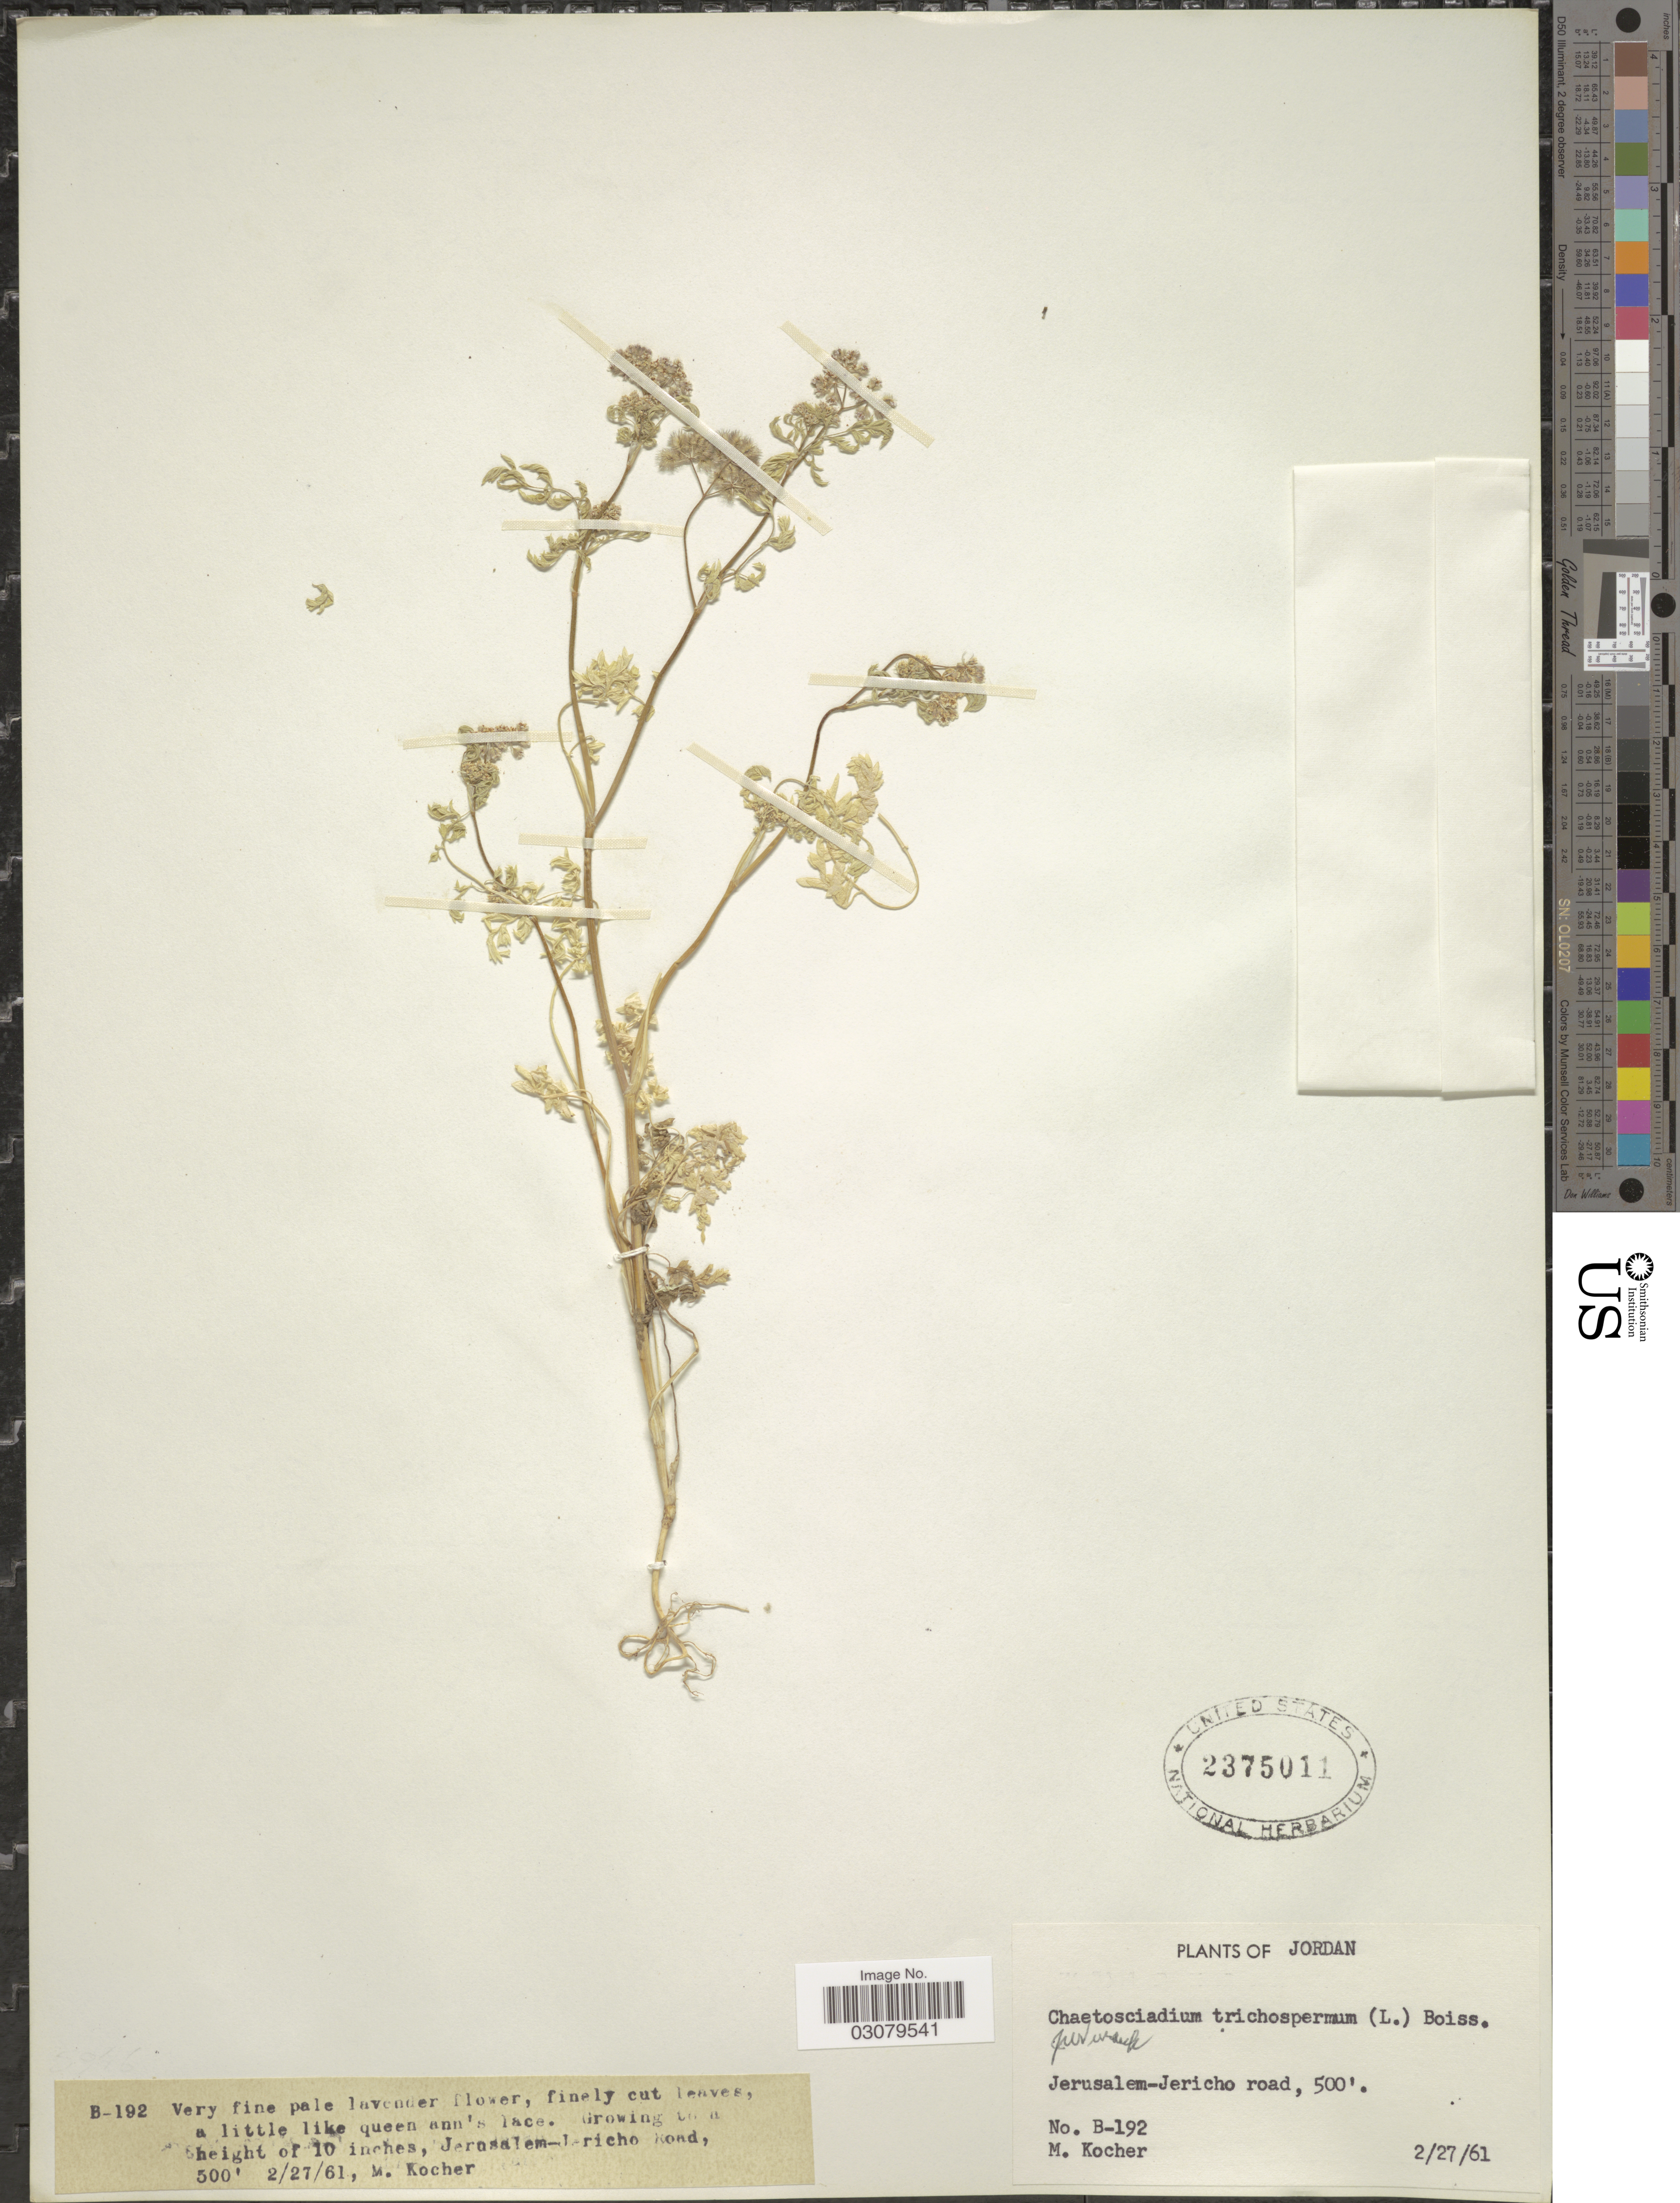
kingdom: Plantae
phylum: Tracheophyta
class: Magnoliopsida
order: Apiales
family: Apiaceae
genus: Chaetosciadium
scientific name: Chaetosciadium trichospermum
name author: (L.) Boiss.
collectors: M. Kocher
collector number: B-192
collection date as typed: Transcribed d/m/y: 27/2/61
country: Jordan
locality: Jerusalem-Jericho road.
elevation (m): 152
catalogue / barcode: US 2375011